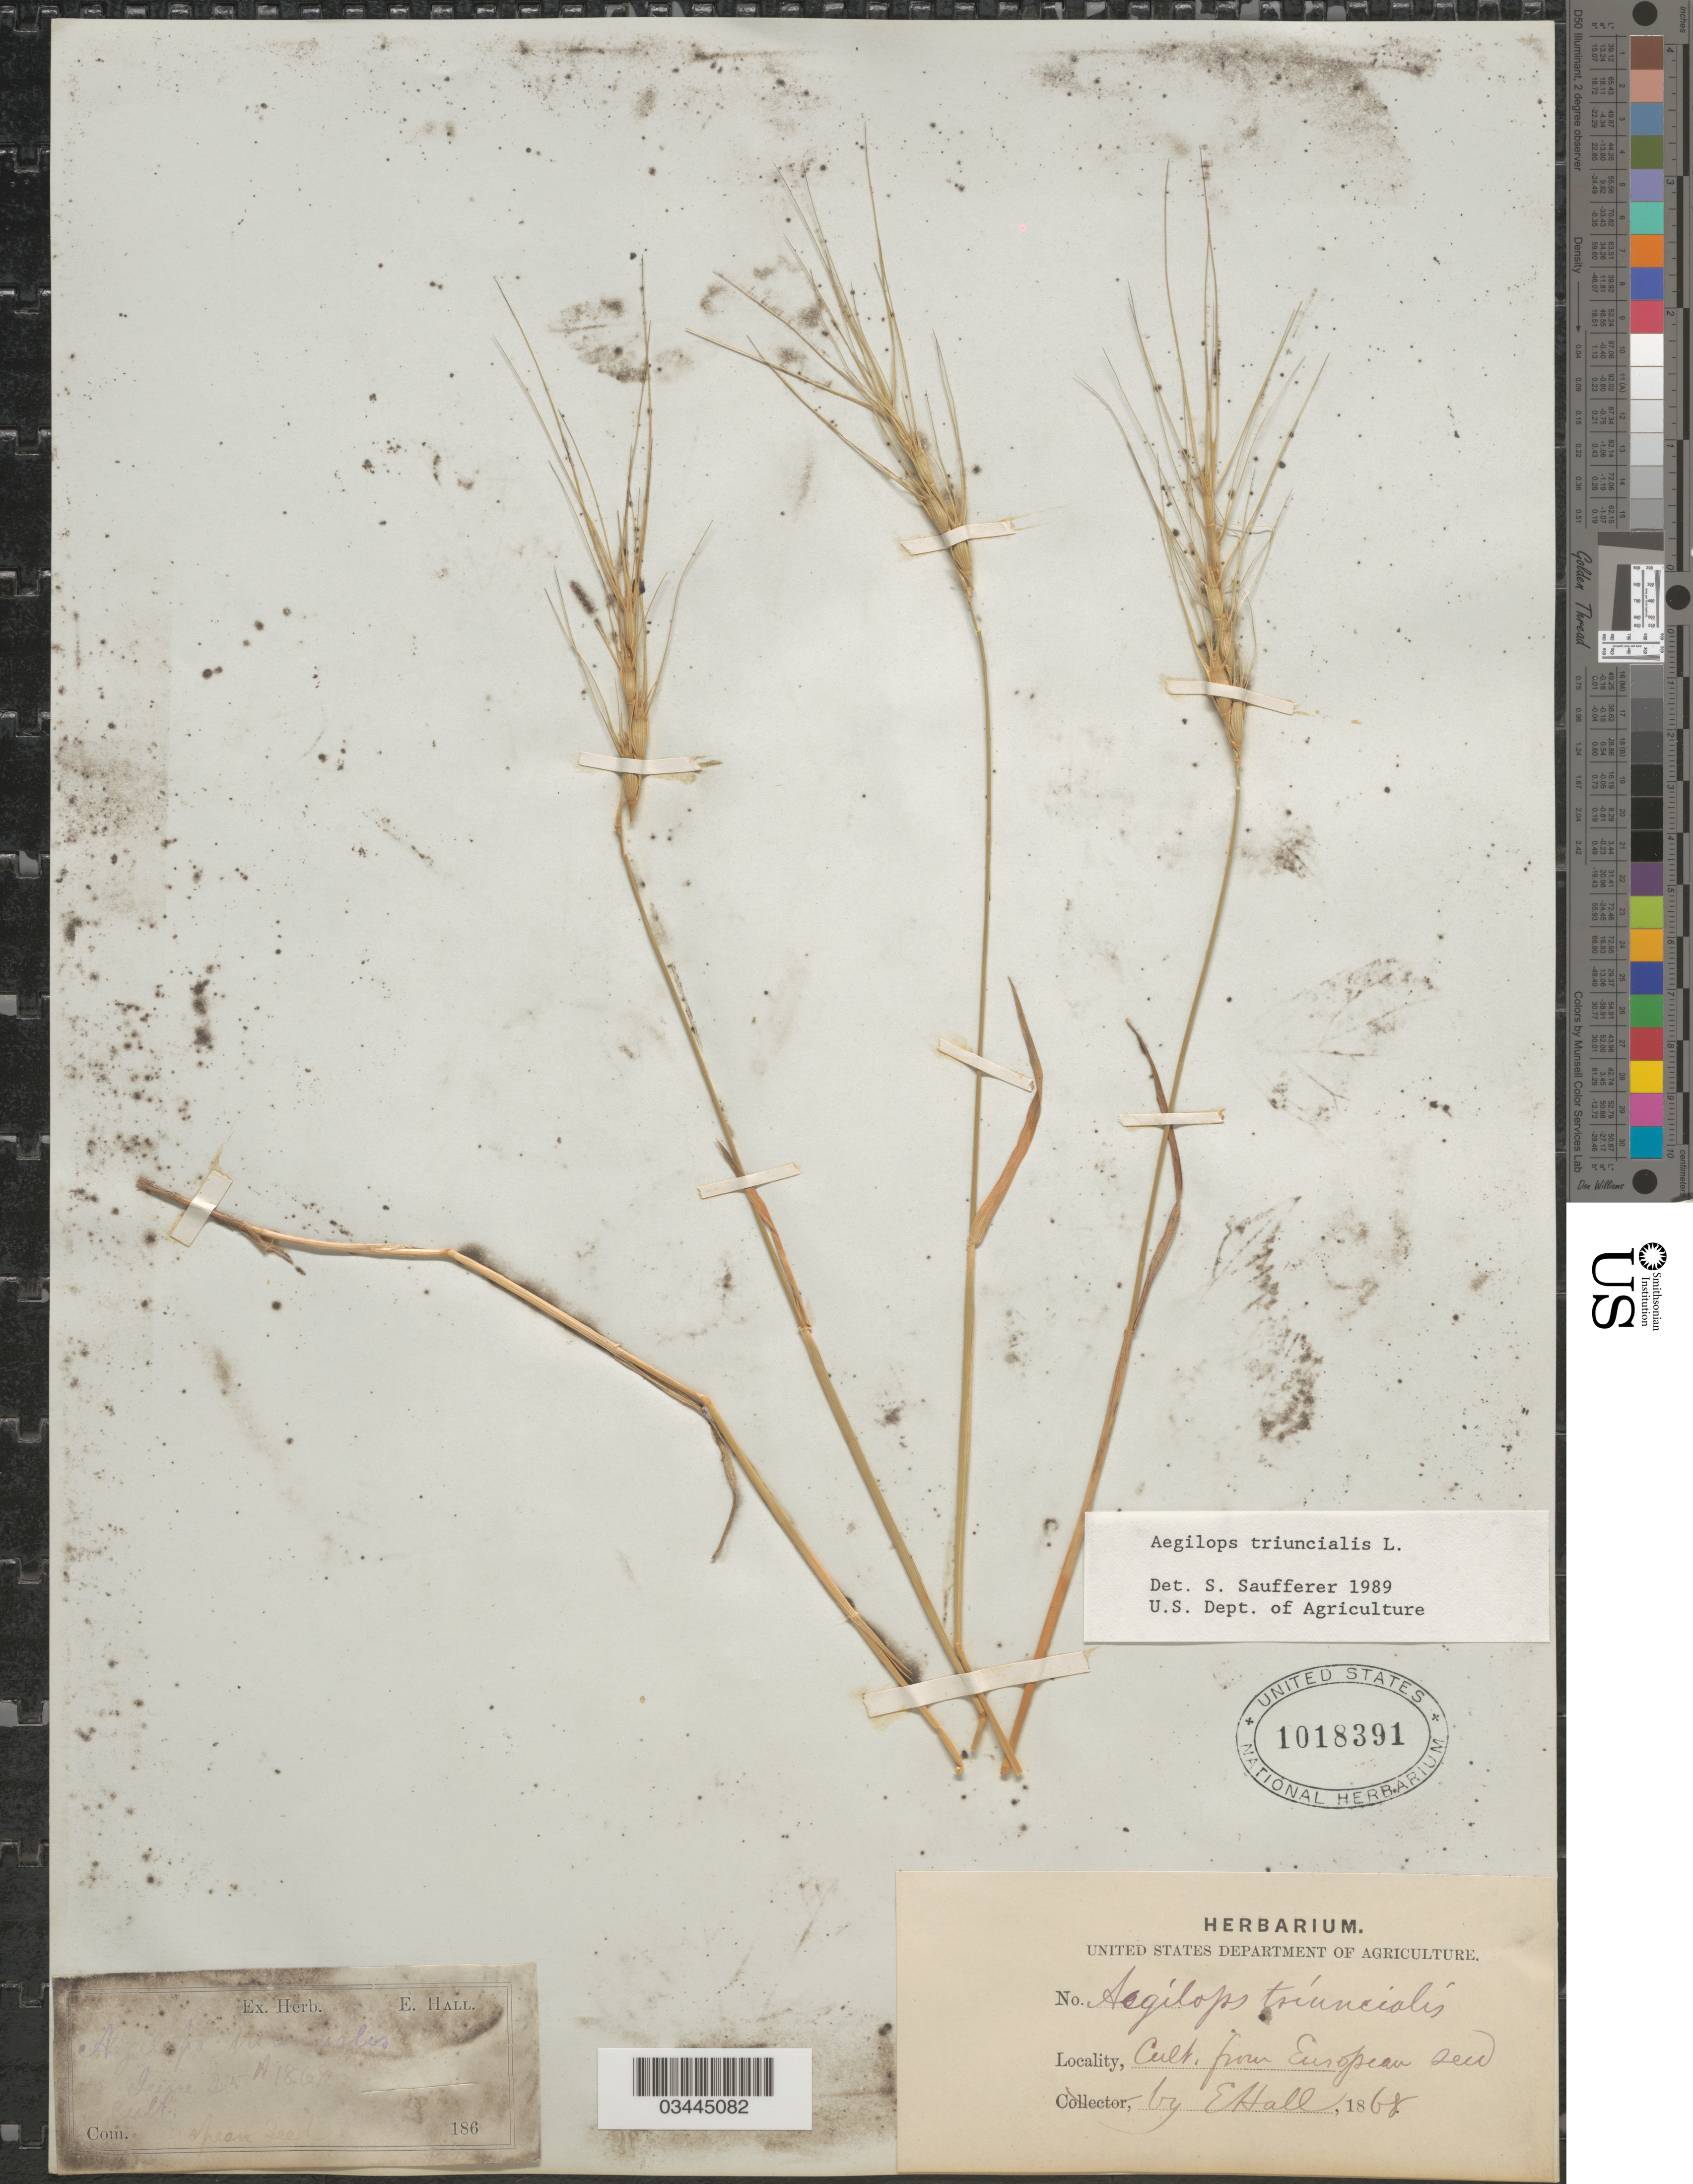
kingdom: Plantae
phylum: Tracheophyta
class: Liliopsida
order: Poales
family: Poaceae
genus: Aegilops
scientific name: Aegilops triuncialis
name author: L.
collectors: E. Hall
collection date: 1868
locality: From European seed.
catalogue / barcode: US 1018391